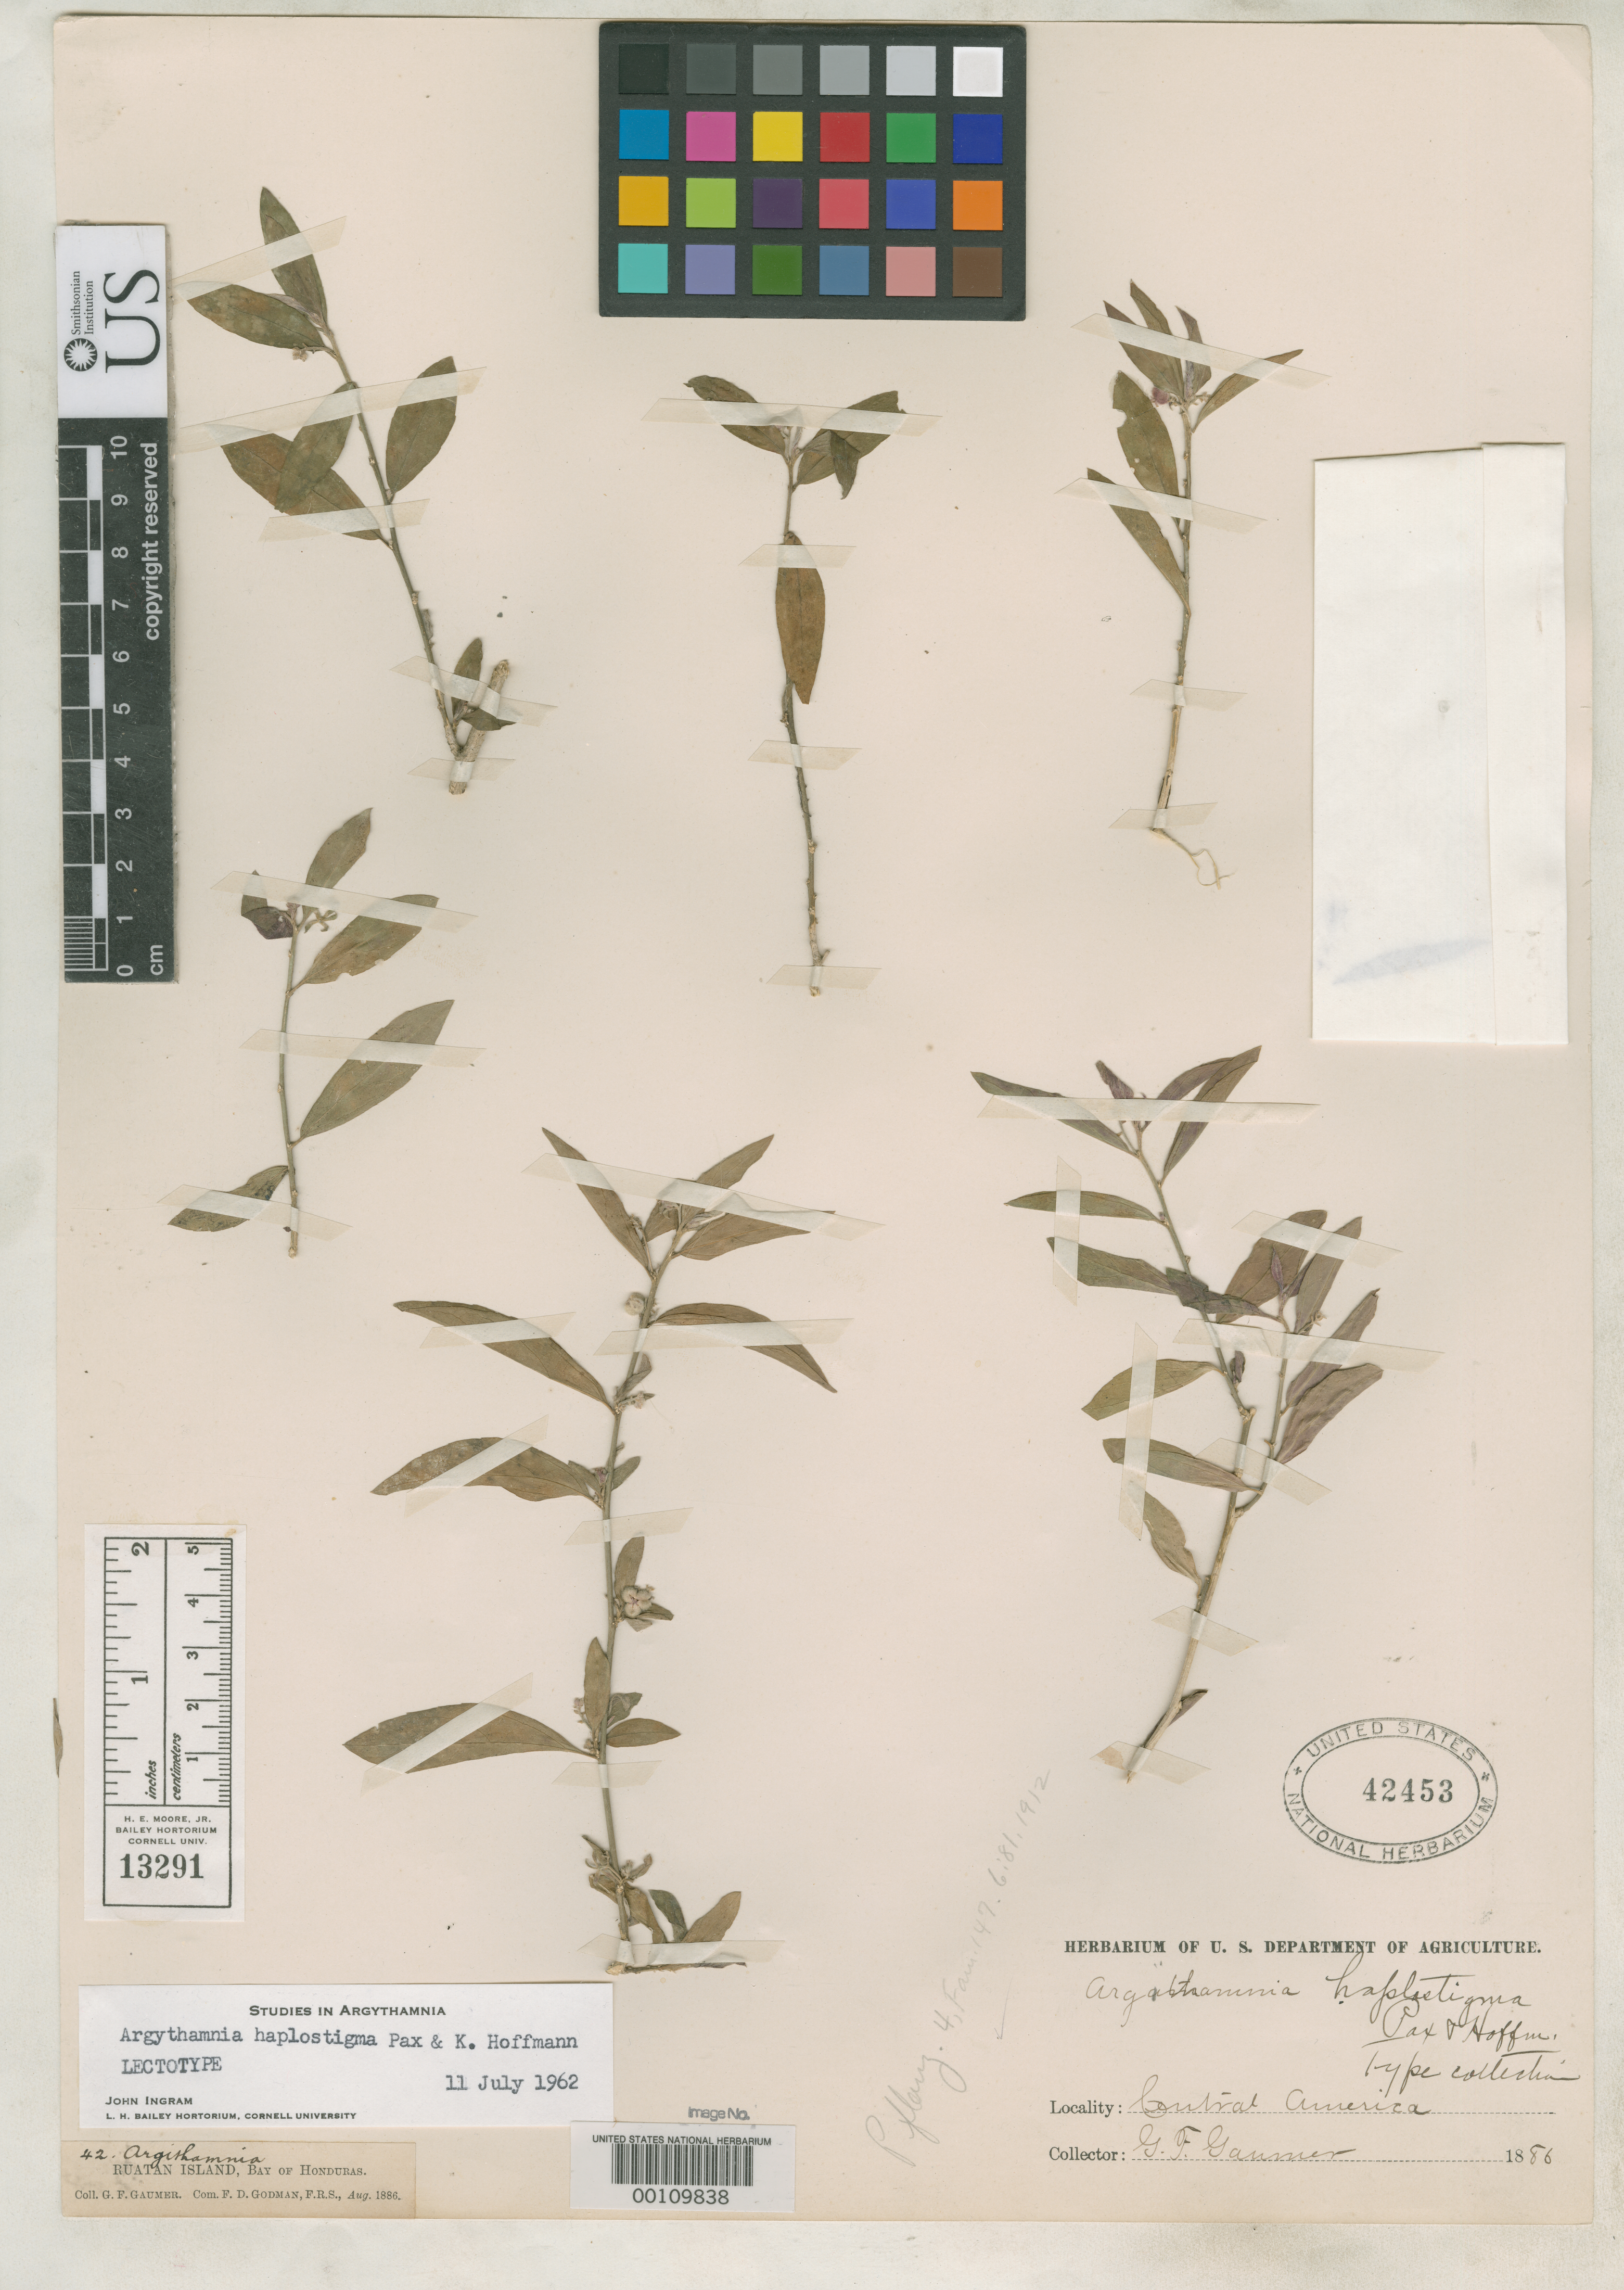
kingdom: Plantae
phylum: Tracheophyta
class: Magnoliopsida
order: Malpighiales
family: Euphorbiaceae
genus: Argythamnia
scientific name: Argythamnia haplostigma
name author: Pax & K. Hoffm. in Engl.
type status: Isosyntype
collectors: G. F. Gaumer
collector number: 42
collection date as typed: Aug 1886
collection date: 1886-08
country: Honduras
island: Ruatan Island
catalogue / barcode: US 42453